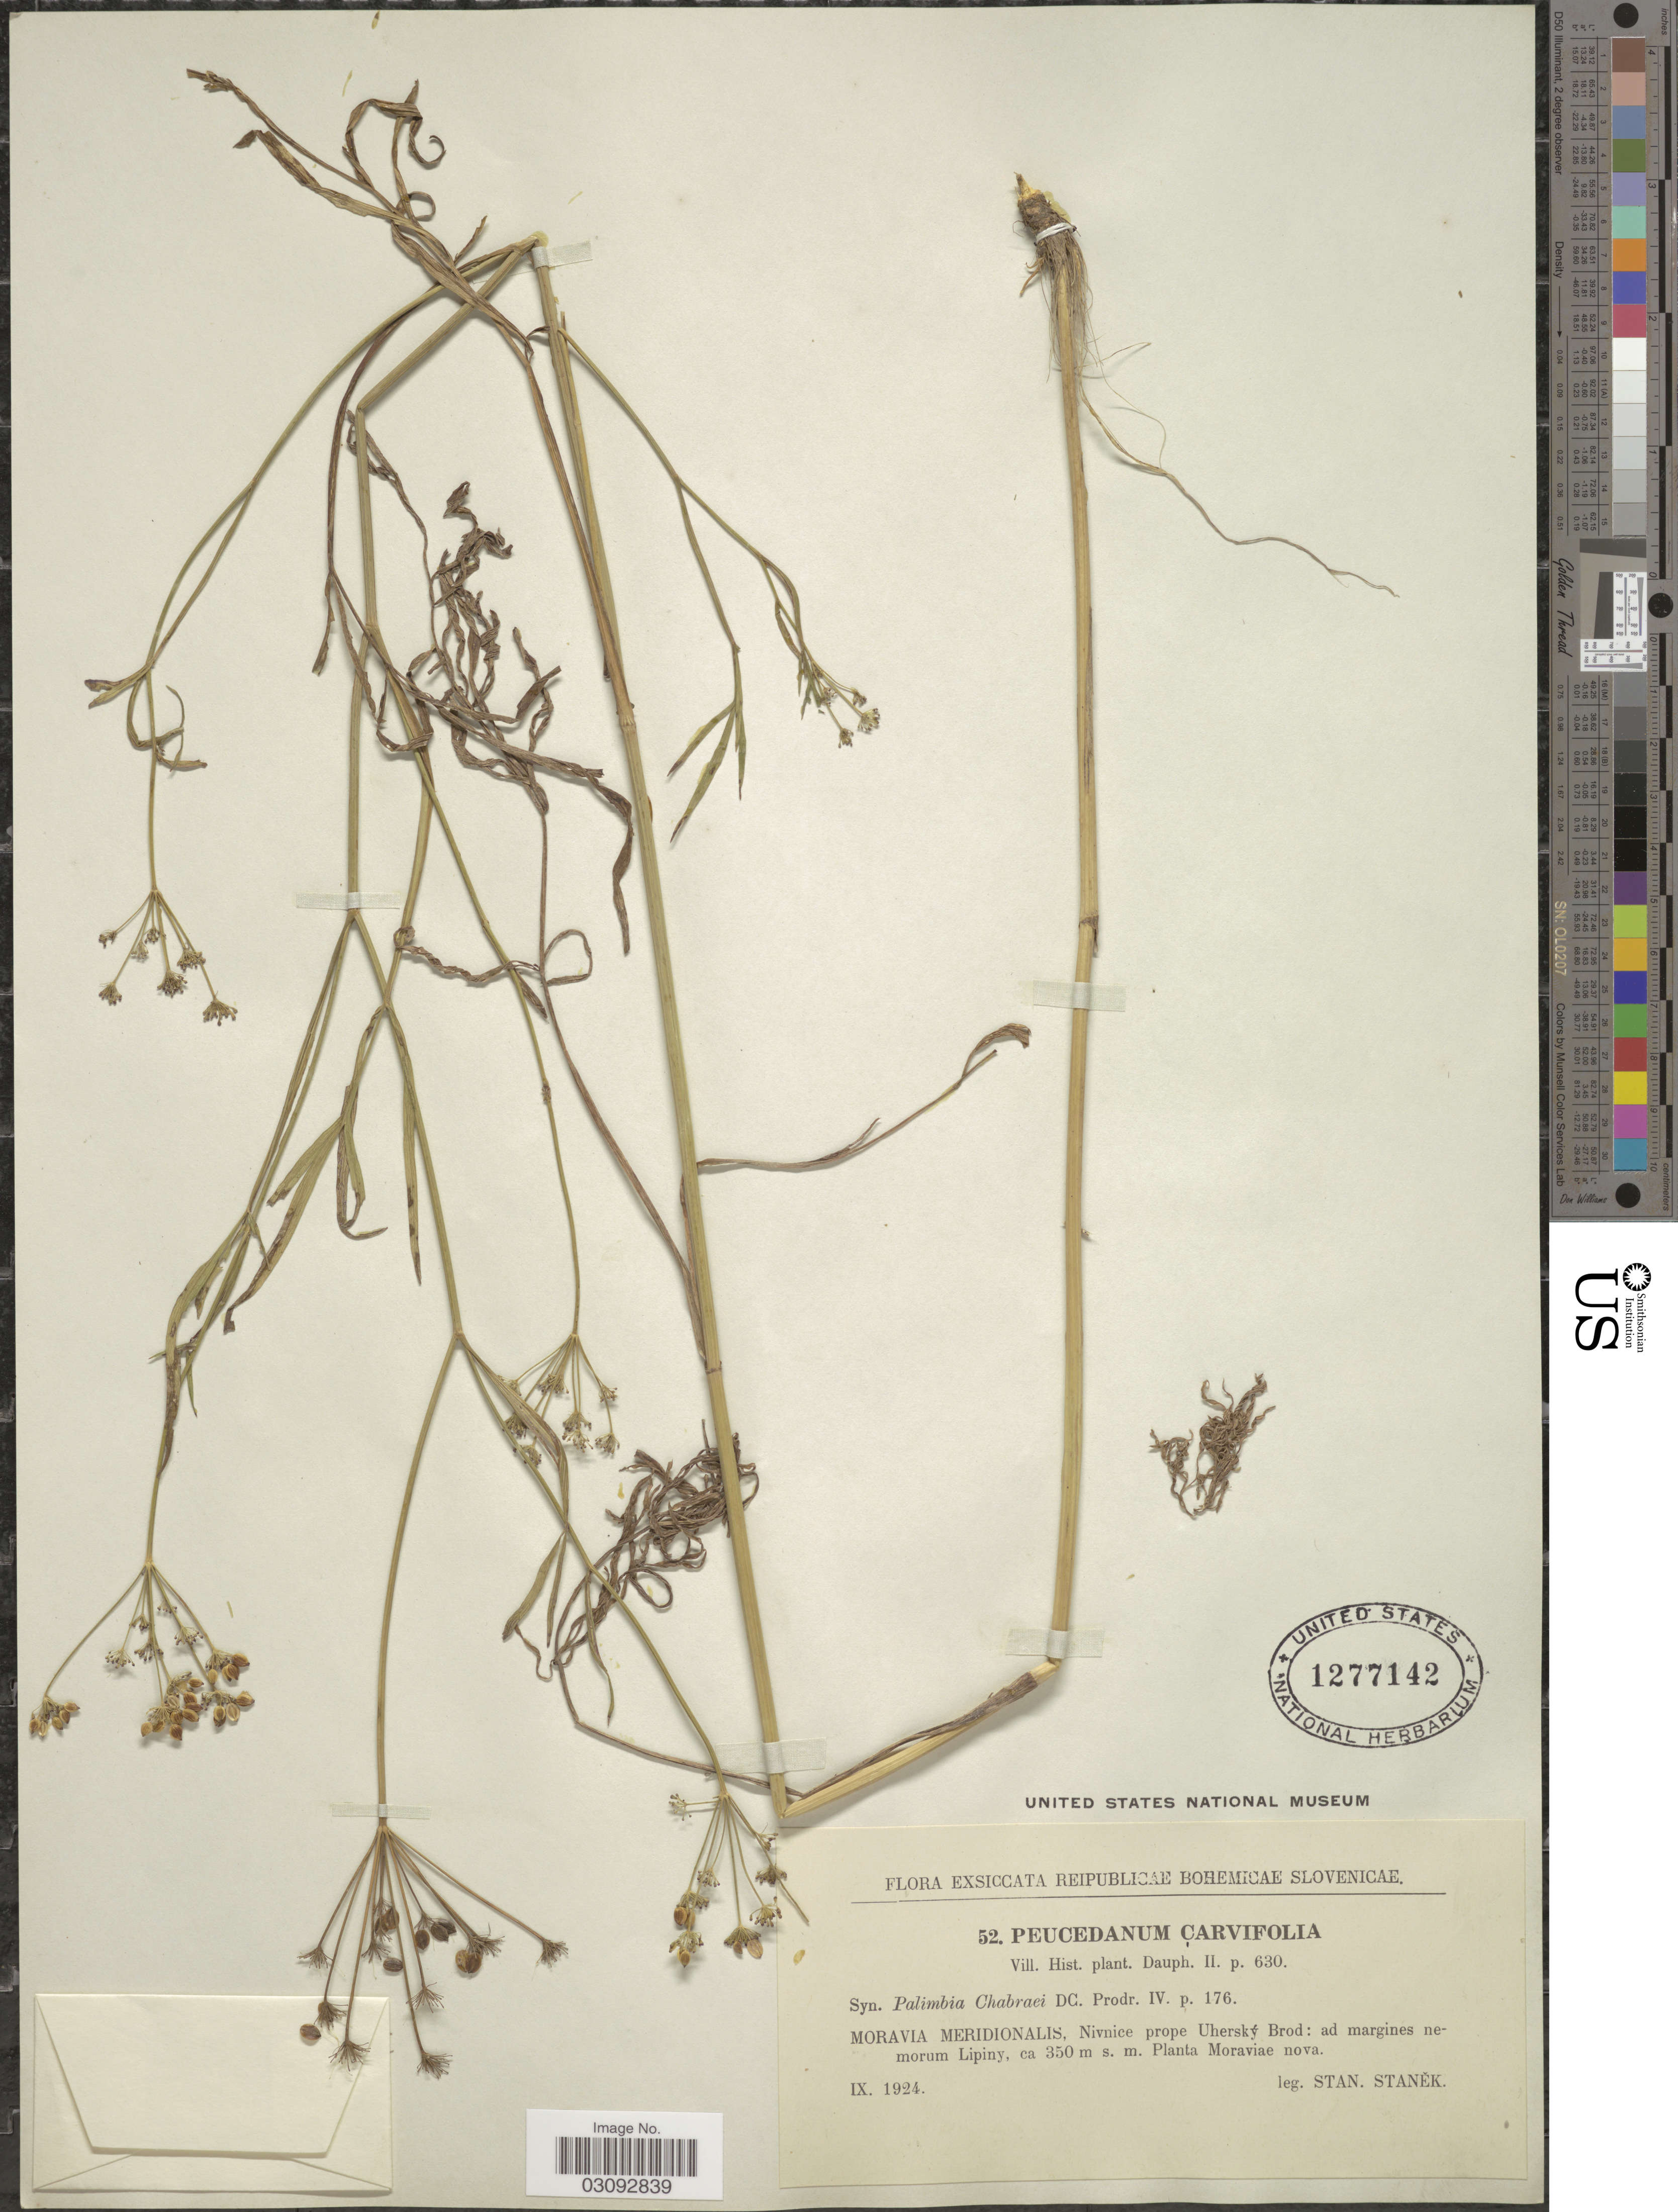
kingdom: Plantae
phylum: Tracheophyta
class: Magnoliopsida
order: Apiales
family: Apiaceae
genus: Peucedanum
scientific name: Peucedanum carvifolia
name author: Vill.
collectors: S. Stanek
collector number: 52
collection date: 1924-09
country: Slovenia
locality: Reipublicae Bohemicae Slovenicae, Moravia Meridionalis, Nivnice prope Uherský Brod: ad margines nemorum Lipiny. Planta Moraviae nova.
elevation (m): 350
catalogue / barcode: US 1277142